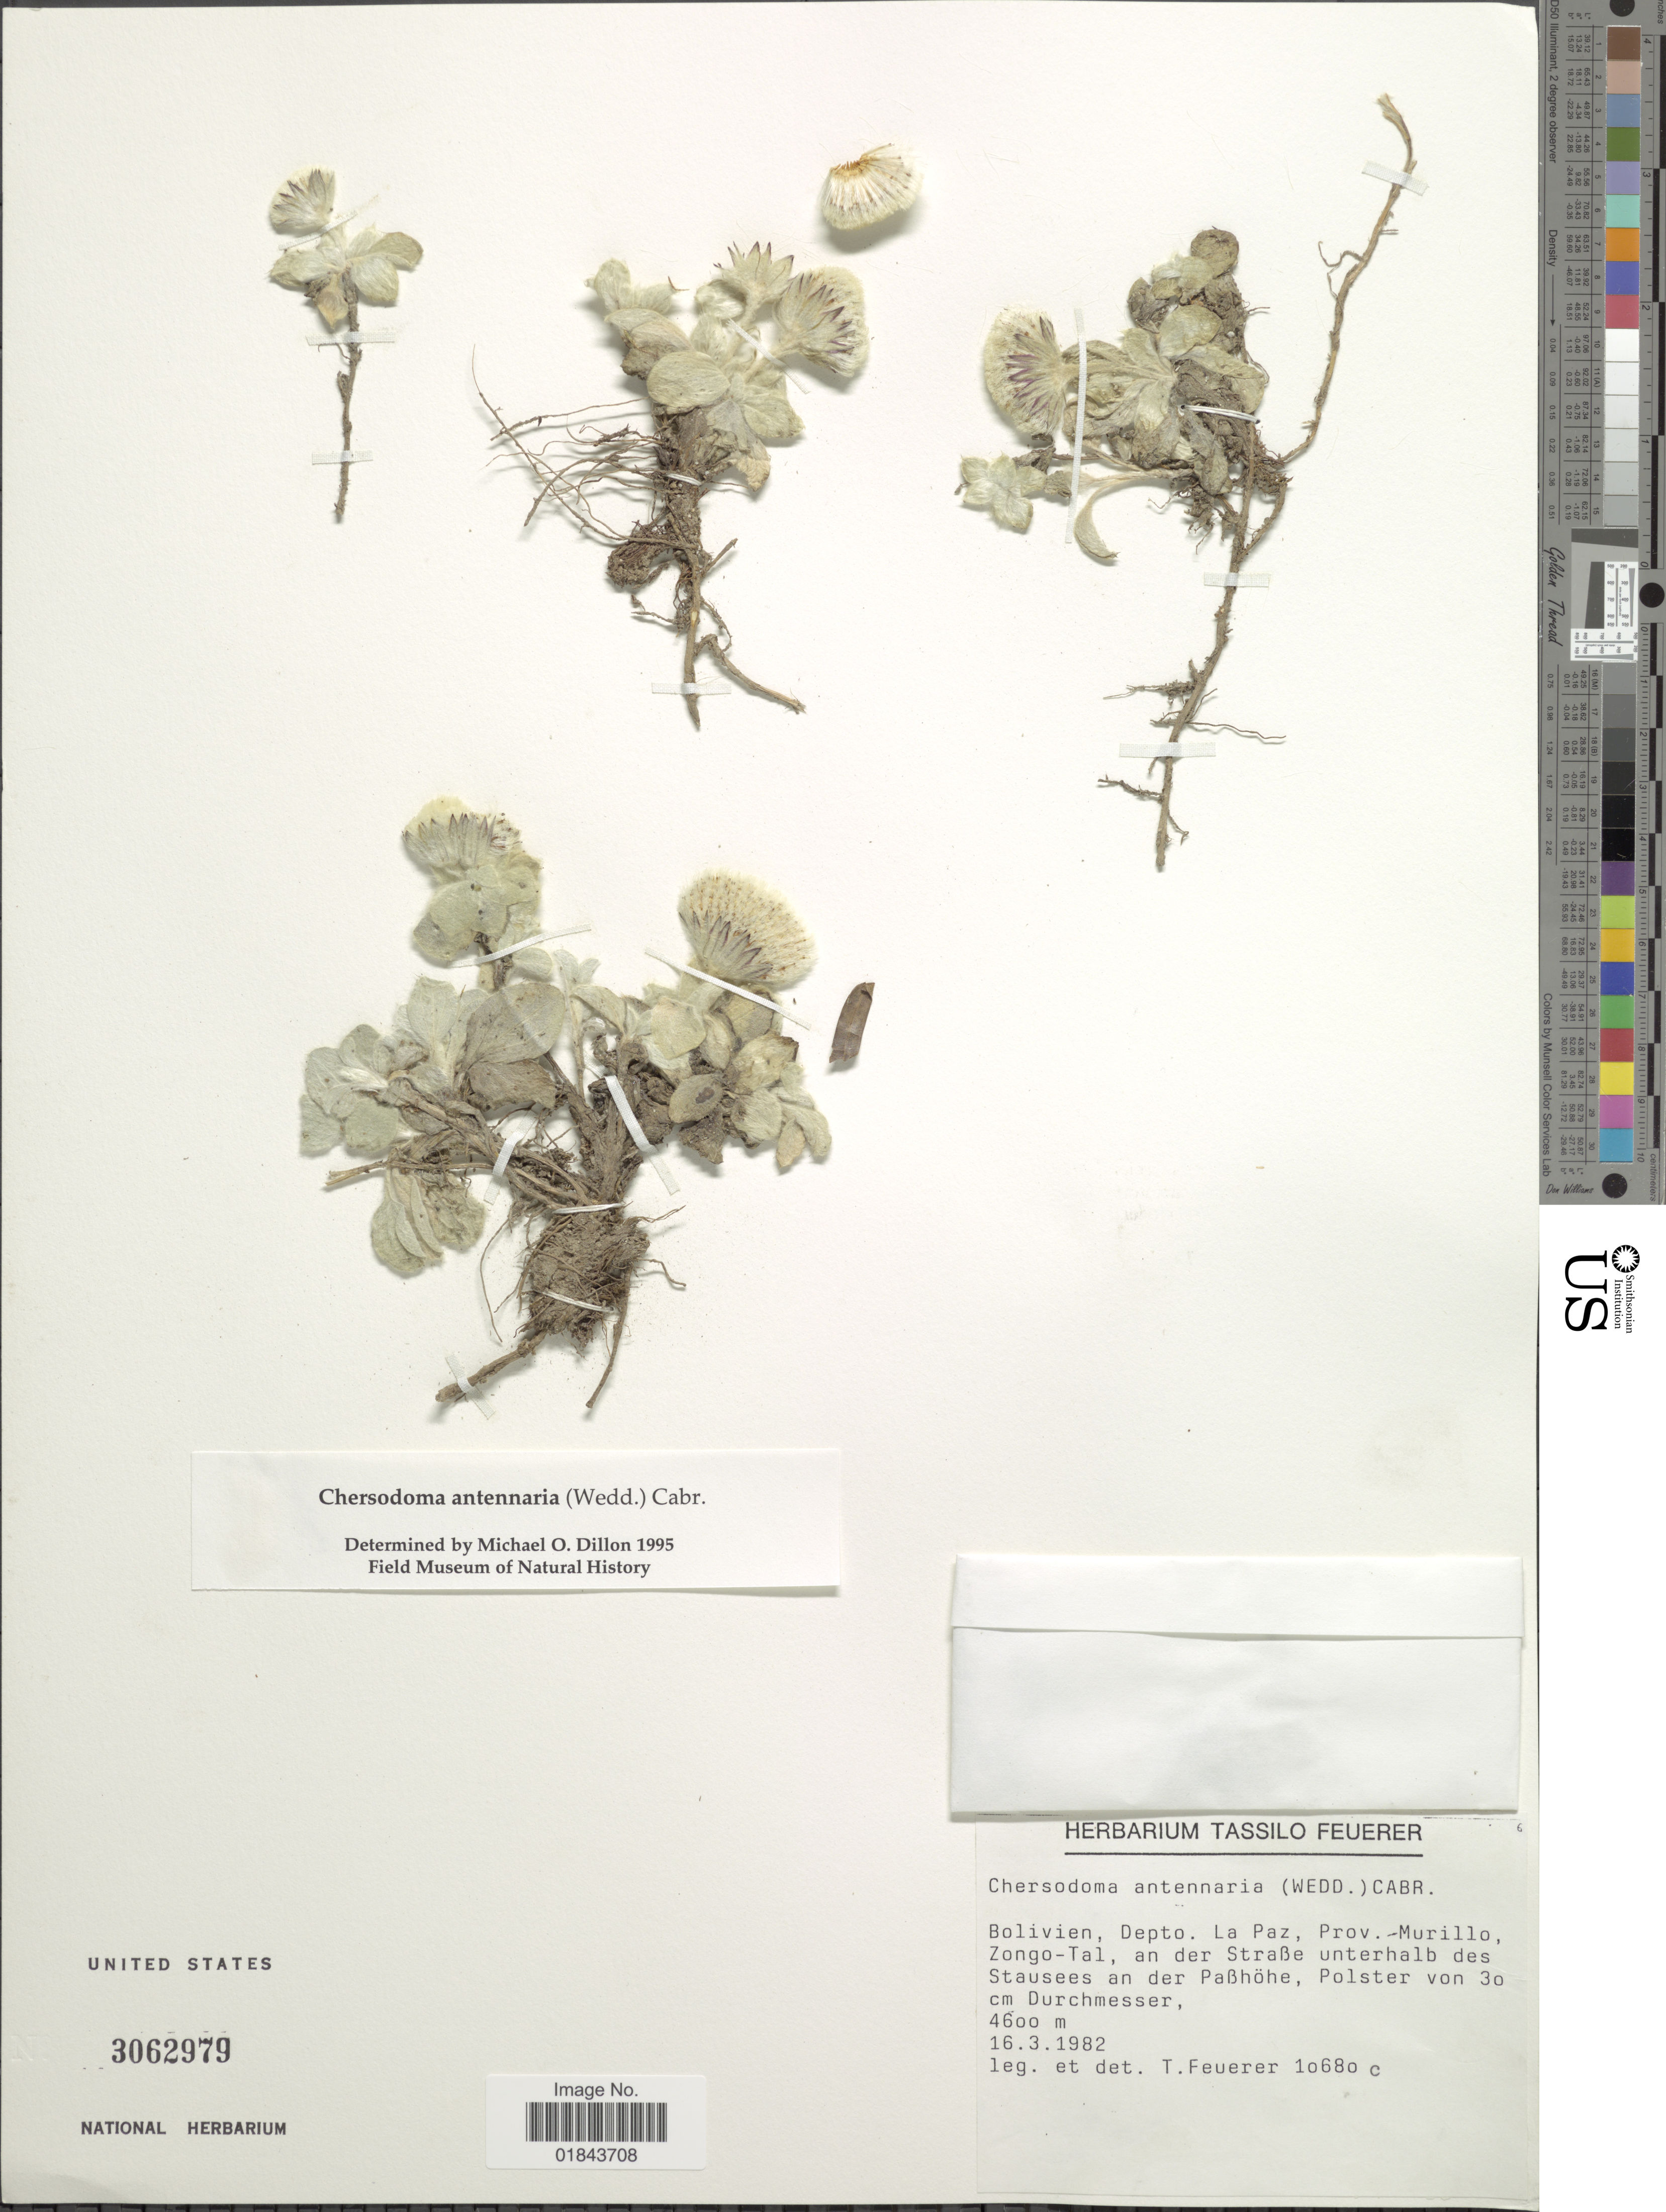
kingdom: Plantae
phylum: Tracheophyta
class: Magnoliopsida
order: Asterales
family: Asteraceae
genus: Chersodoma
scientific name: Chersodoma antennaria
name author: (Wedd.) Cabrera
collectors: T. Feuerer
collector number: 10680c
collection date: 1982-03-16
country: Bolivia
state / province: La Paz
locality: Bolivien, La Paz, Prov. Murillo, Zongo-Tal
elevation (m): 4600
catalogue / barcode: US 3062979